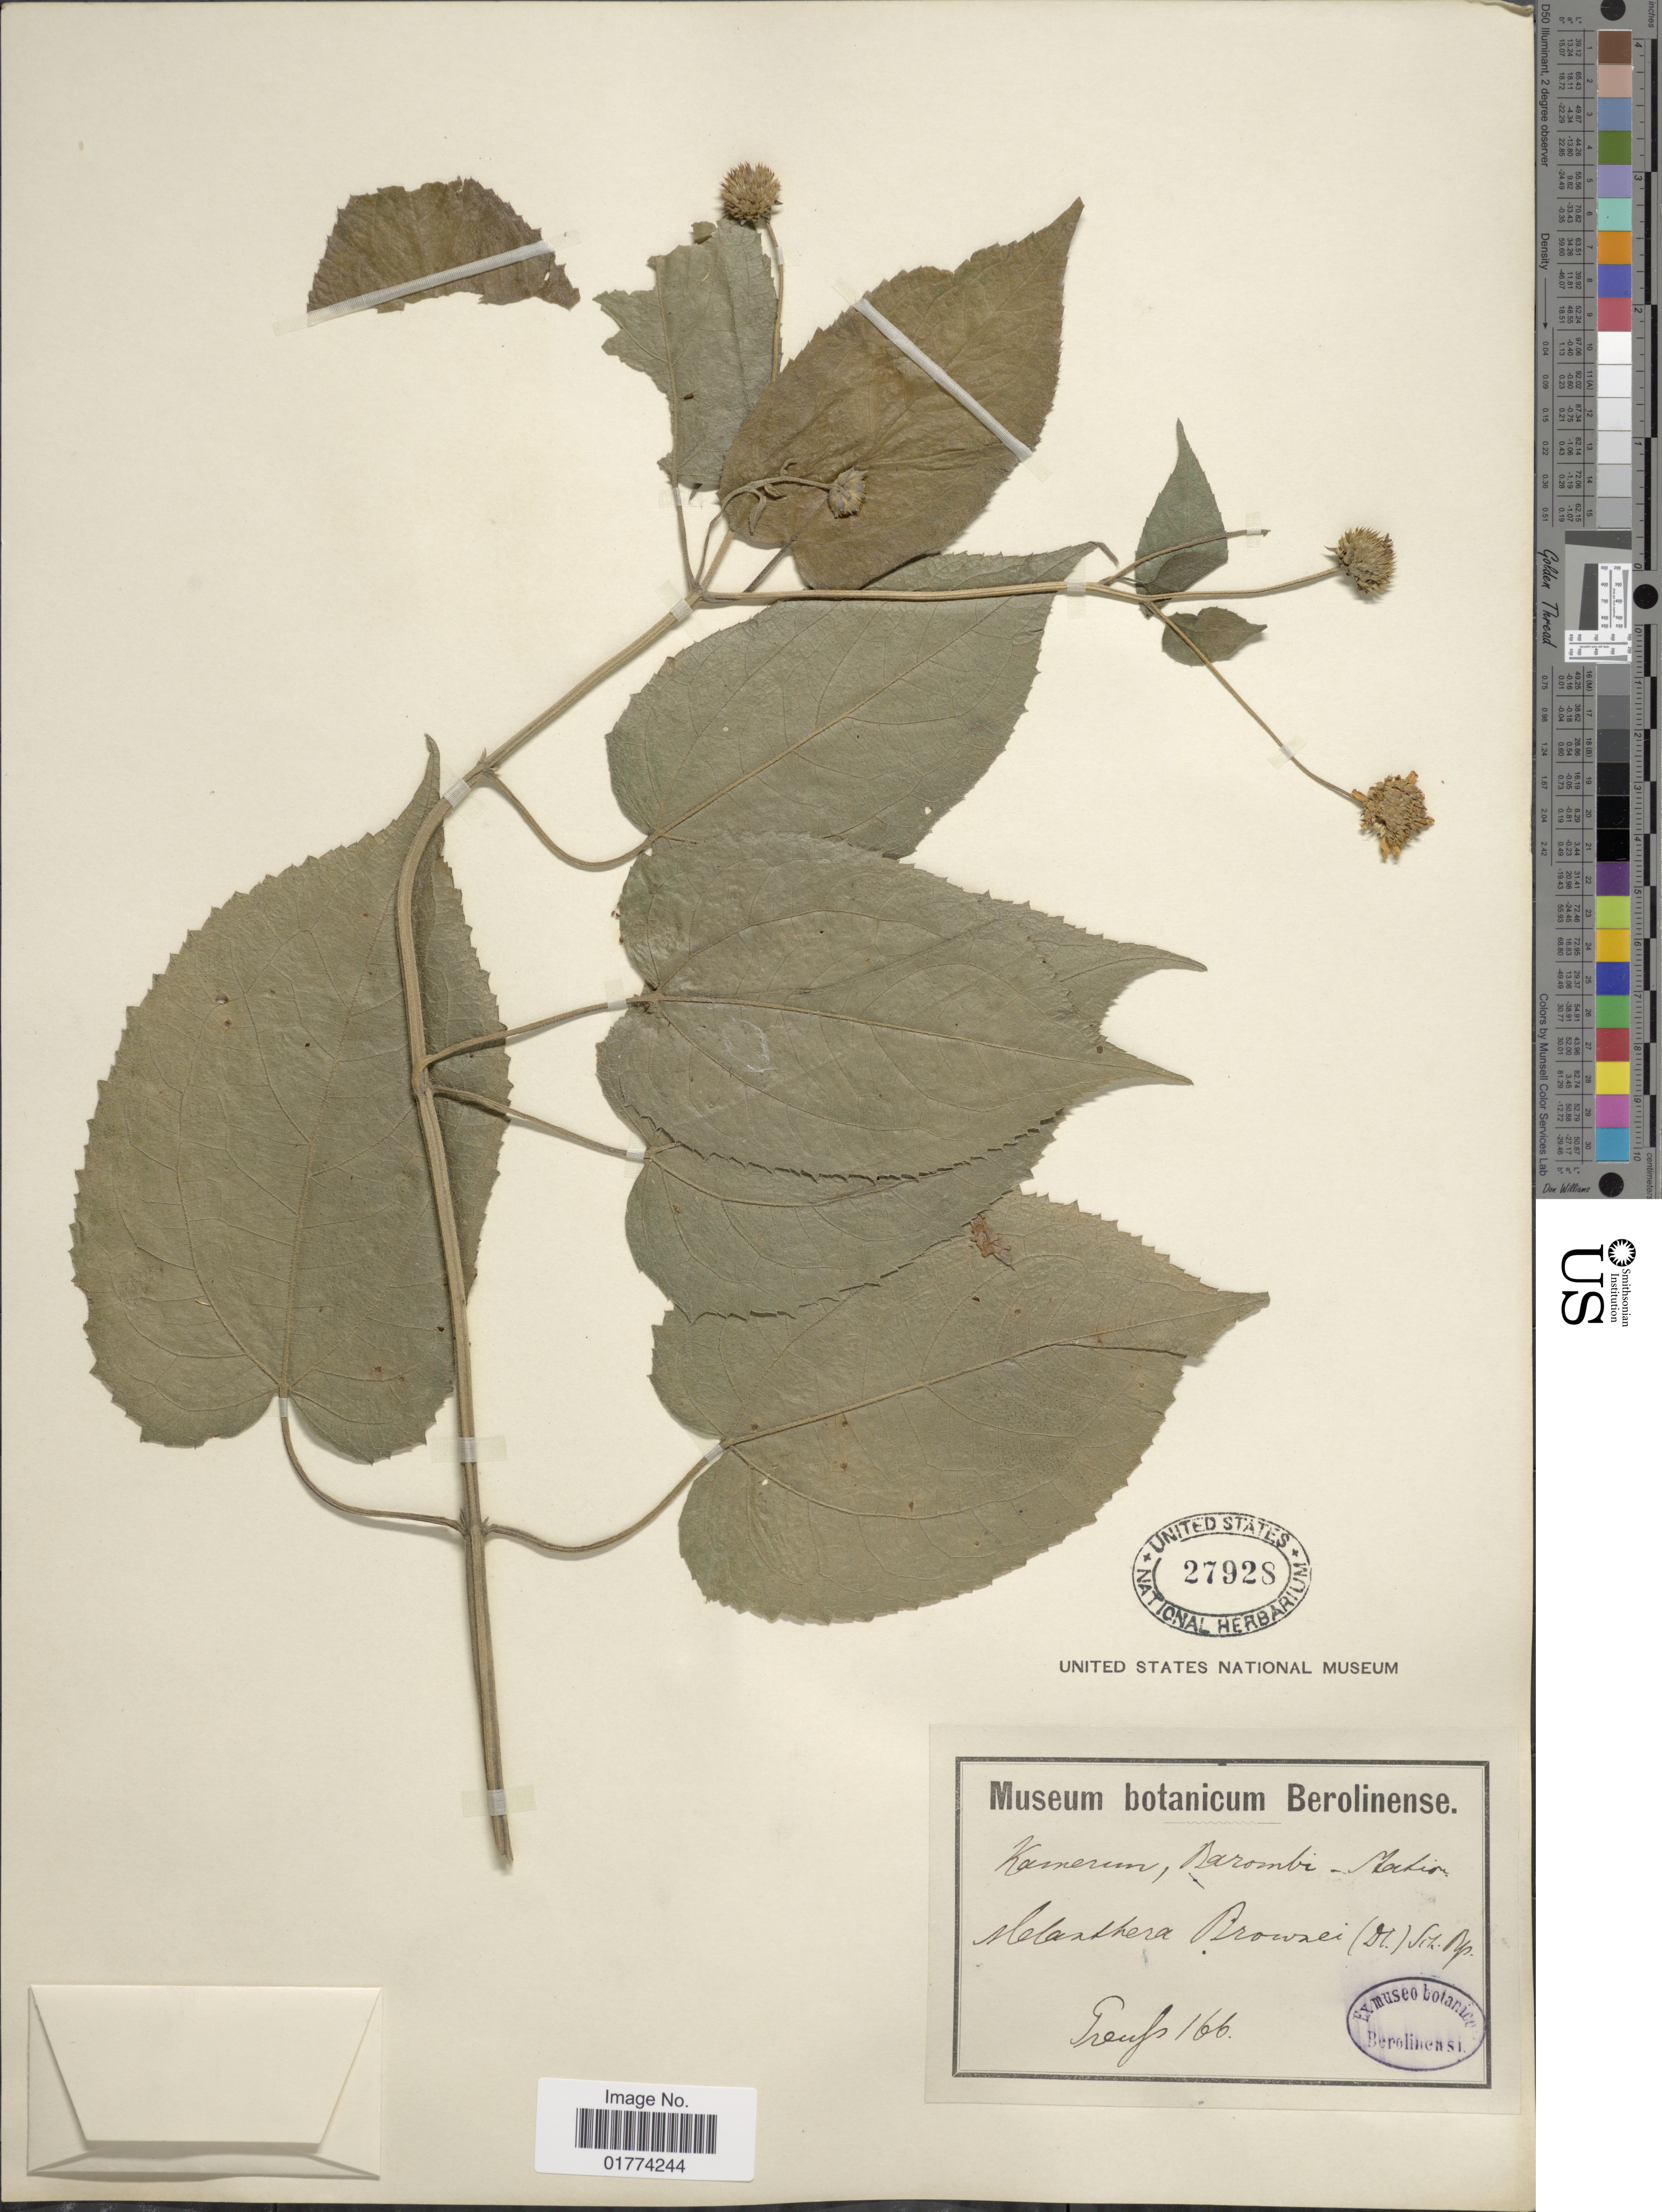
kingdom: Plantae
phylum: Tracheophyta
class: Magnoliopsida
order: Asterales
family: Asteraceae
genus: Melanthera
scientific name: Melanthera scandens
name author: (Schumach. & Thonn.) Brenan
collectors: C. Preuss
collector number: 166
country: Cameroon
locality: Kamerun, Barombi-Station.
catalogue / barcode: US 27928